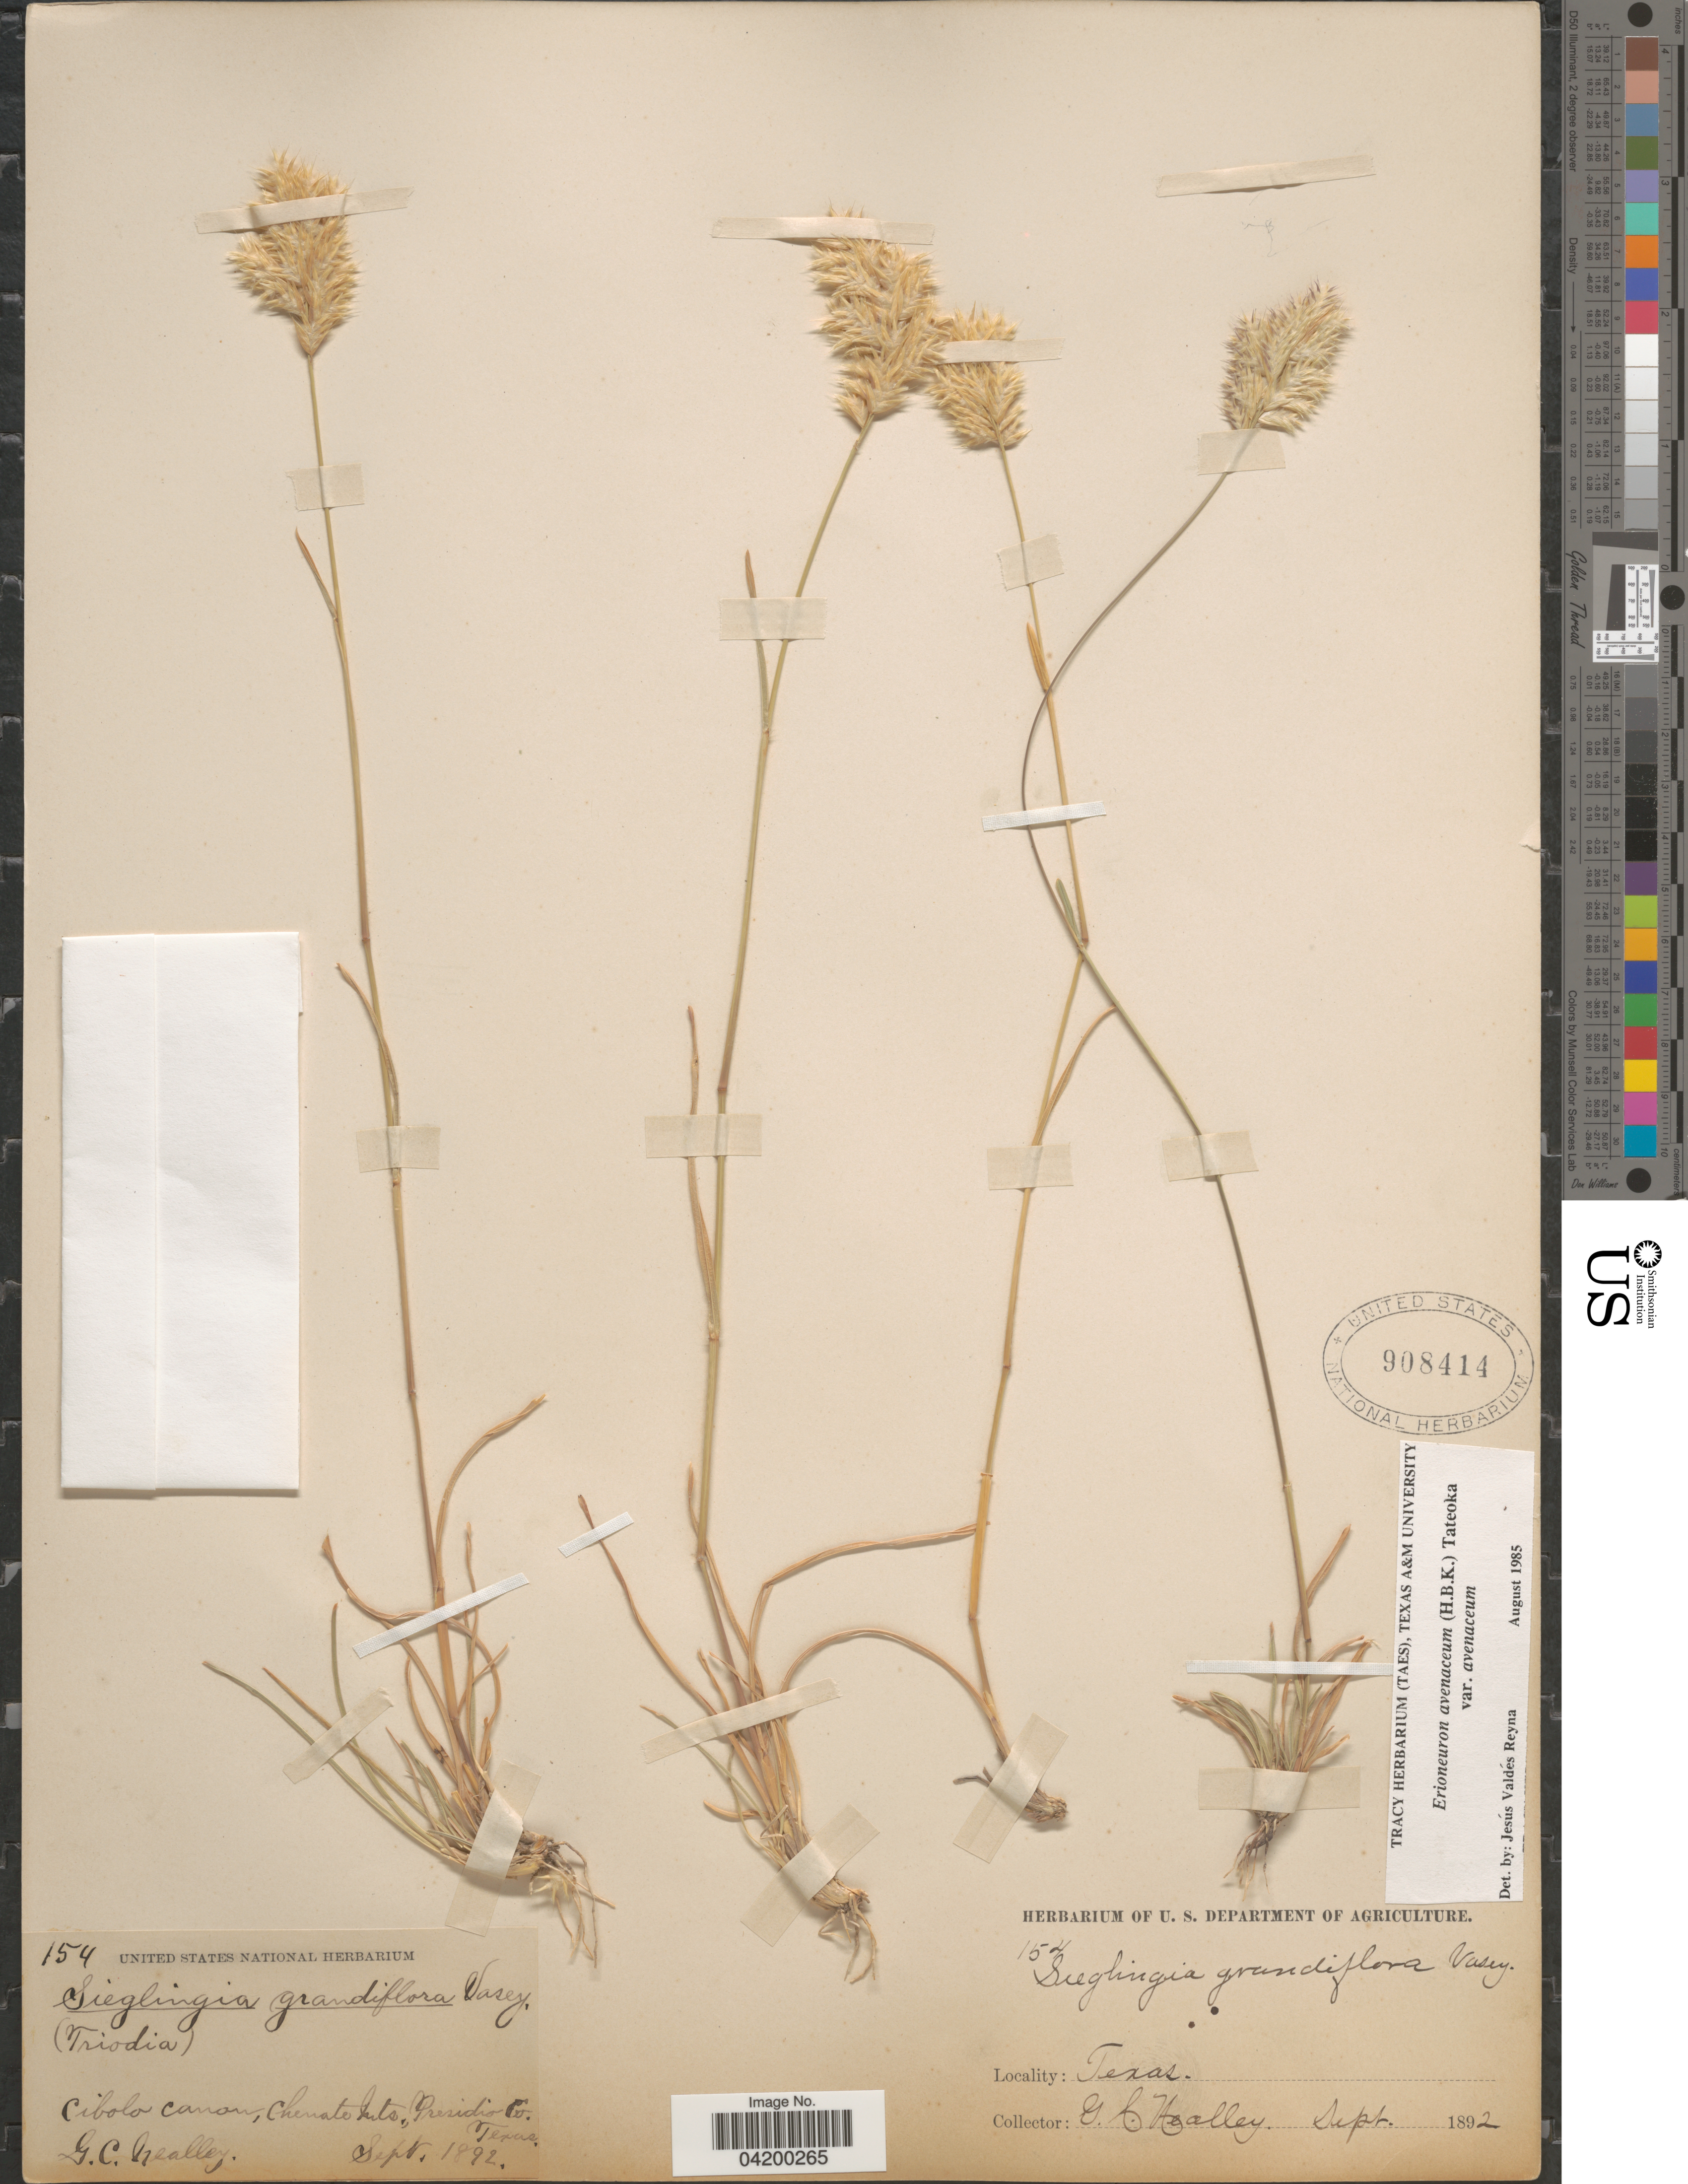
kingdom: Plantae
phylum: Tracheophyta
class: Liliopsida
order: Poales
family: Poaceae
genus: Erioneuron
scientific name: Erioneuron avenaceum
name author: (Kunth) Tateoka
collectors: G. C. Nealley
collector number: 154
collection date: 1892-09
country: United States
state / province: Texas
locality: Cibolo canon, Chenate Mts. Presidio Co.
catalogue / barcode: US 908414